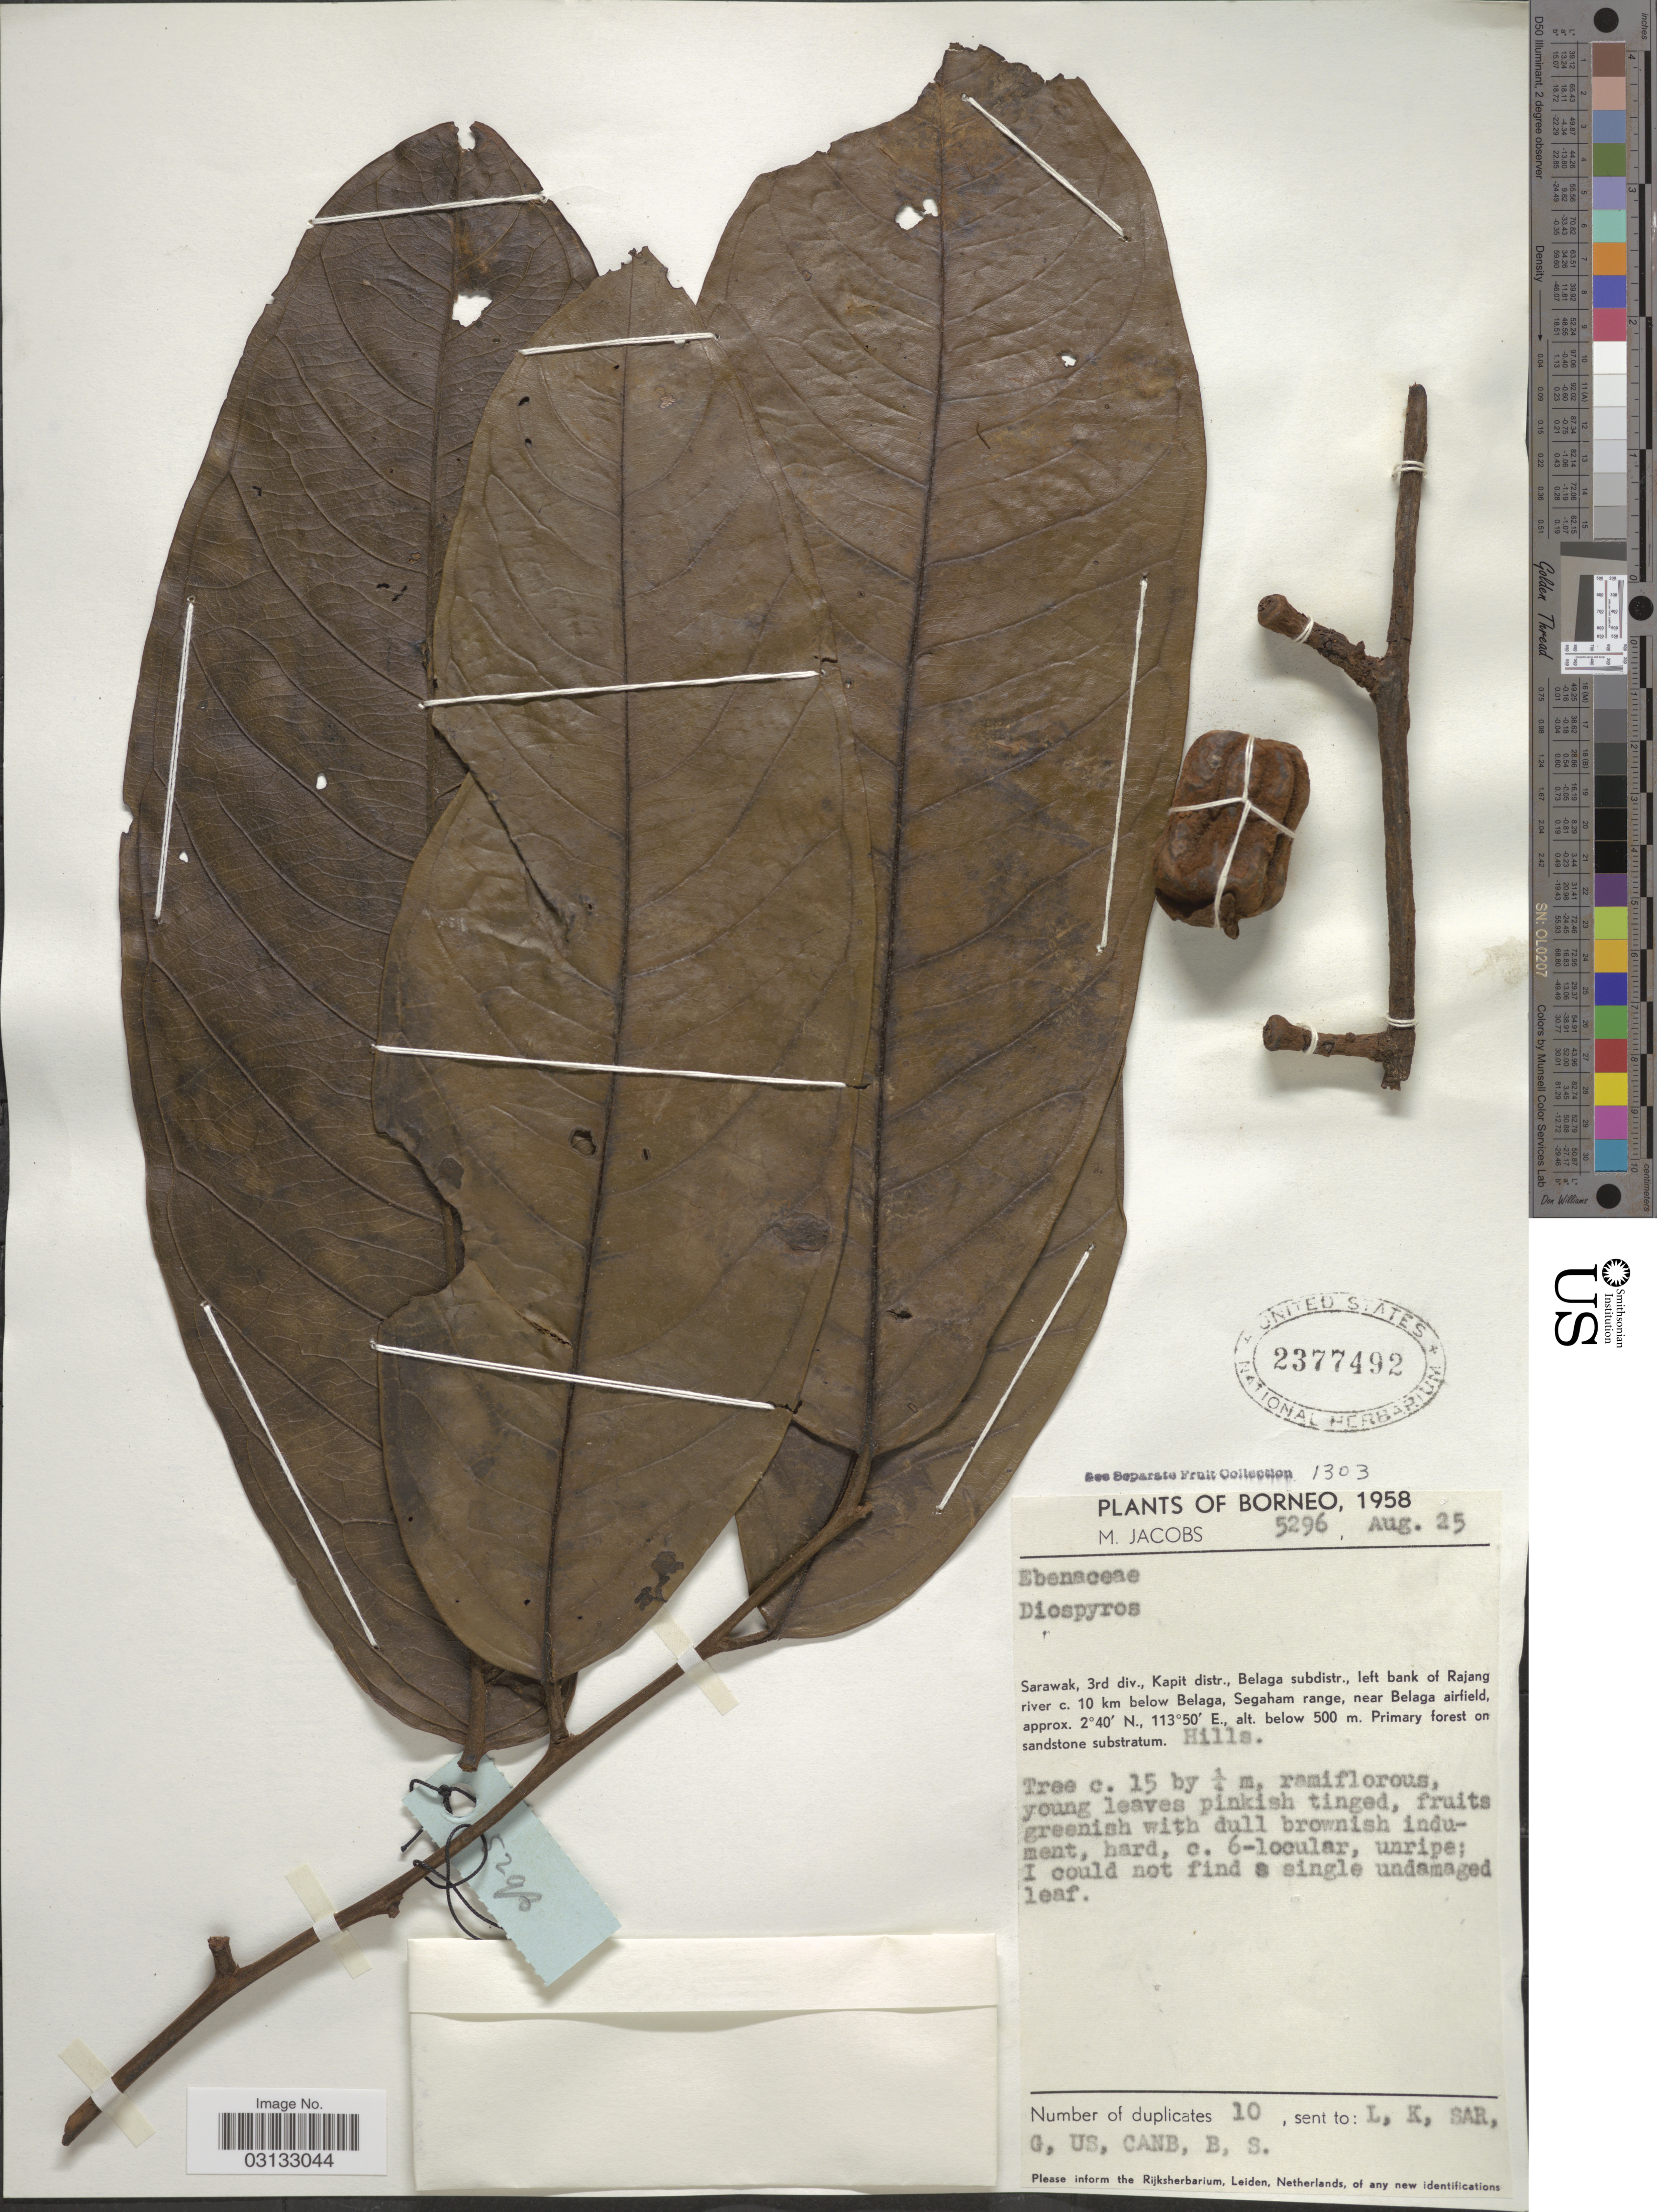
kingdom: Plantae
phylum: Tracheophyta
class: Magnoliopsida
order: Ericales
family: Ebenaceae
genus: Diospyros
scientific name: Diospyros sp.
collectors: M. Jacobs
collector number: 5296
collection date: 1958-08-25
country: Malaysia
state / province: Sarawak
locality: Borneo, Sarawak, 3rd div., Kapit Belaga subdistr., left bank of Rajang river c. 10 km below Belaga, Segaham range, near Belaga airfield.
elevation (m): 500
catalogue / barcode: US 2377492